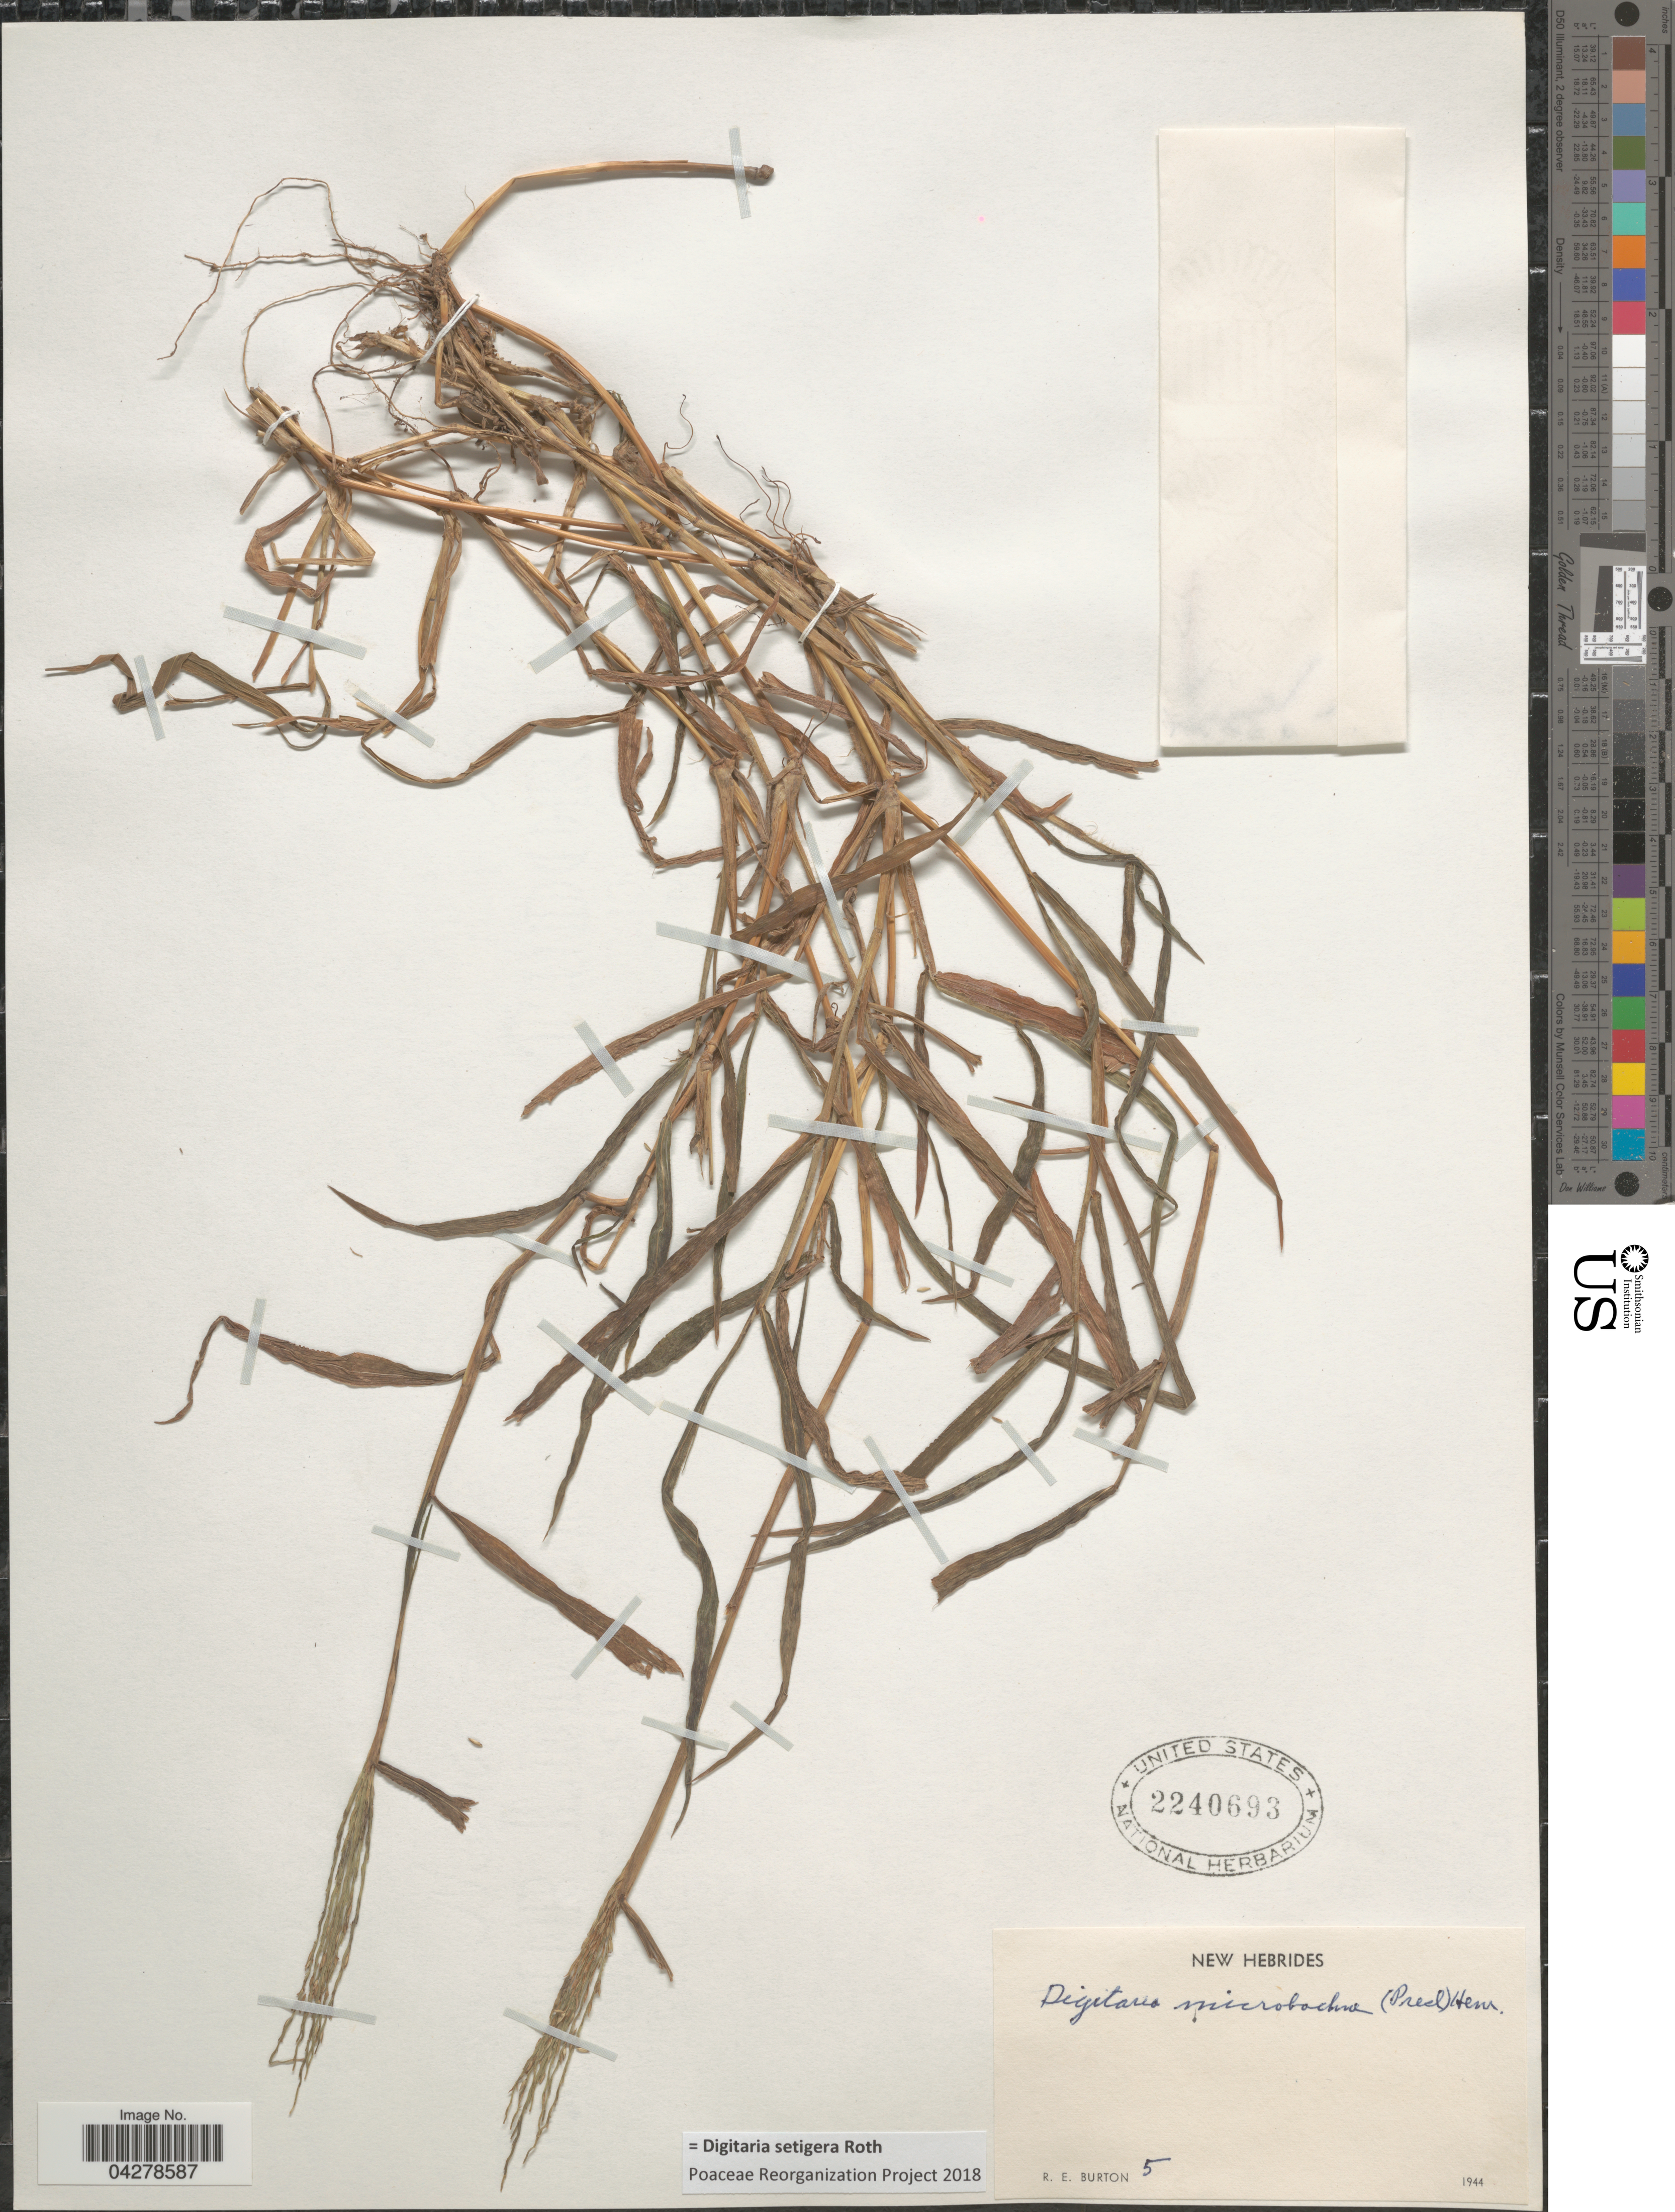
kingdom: Plantae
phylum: Tracheophyta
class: Liliopsida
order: Poales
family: Poaceae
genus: Digitaria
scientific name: Digitaria setigera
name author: Roth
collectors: R. Burton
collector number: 5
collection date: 1944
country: Vanuatu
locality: New Hebrides.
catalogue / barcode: US 2240693